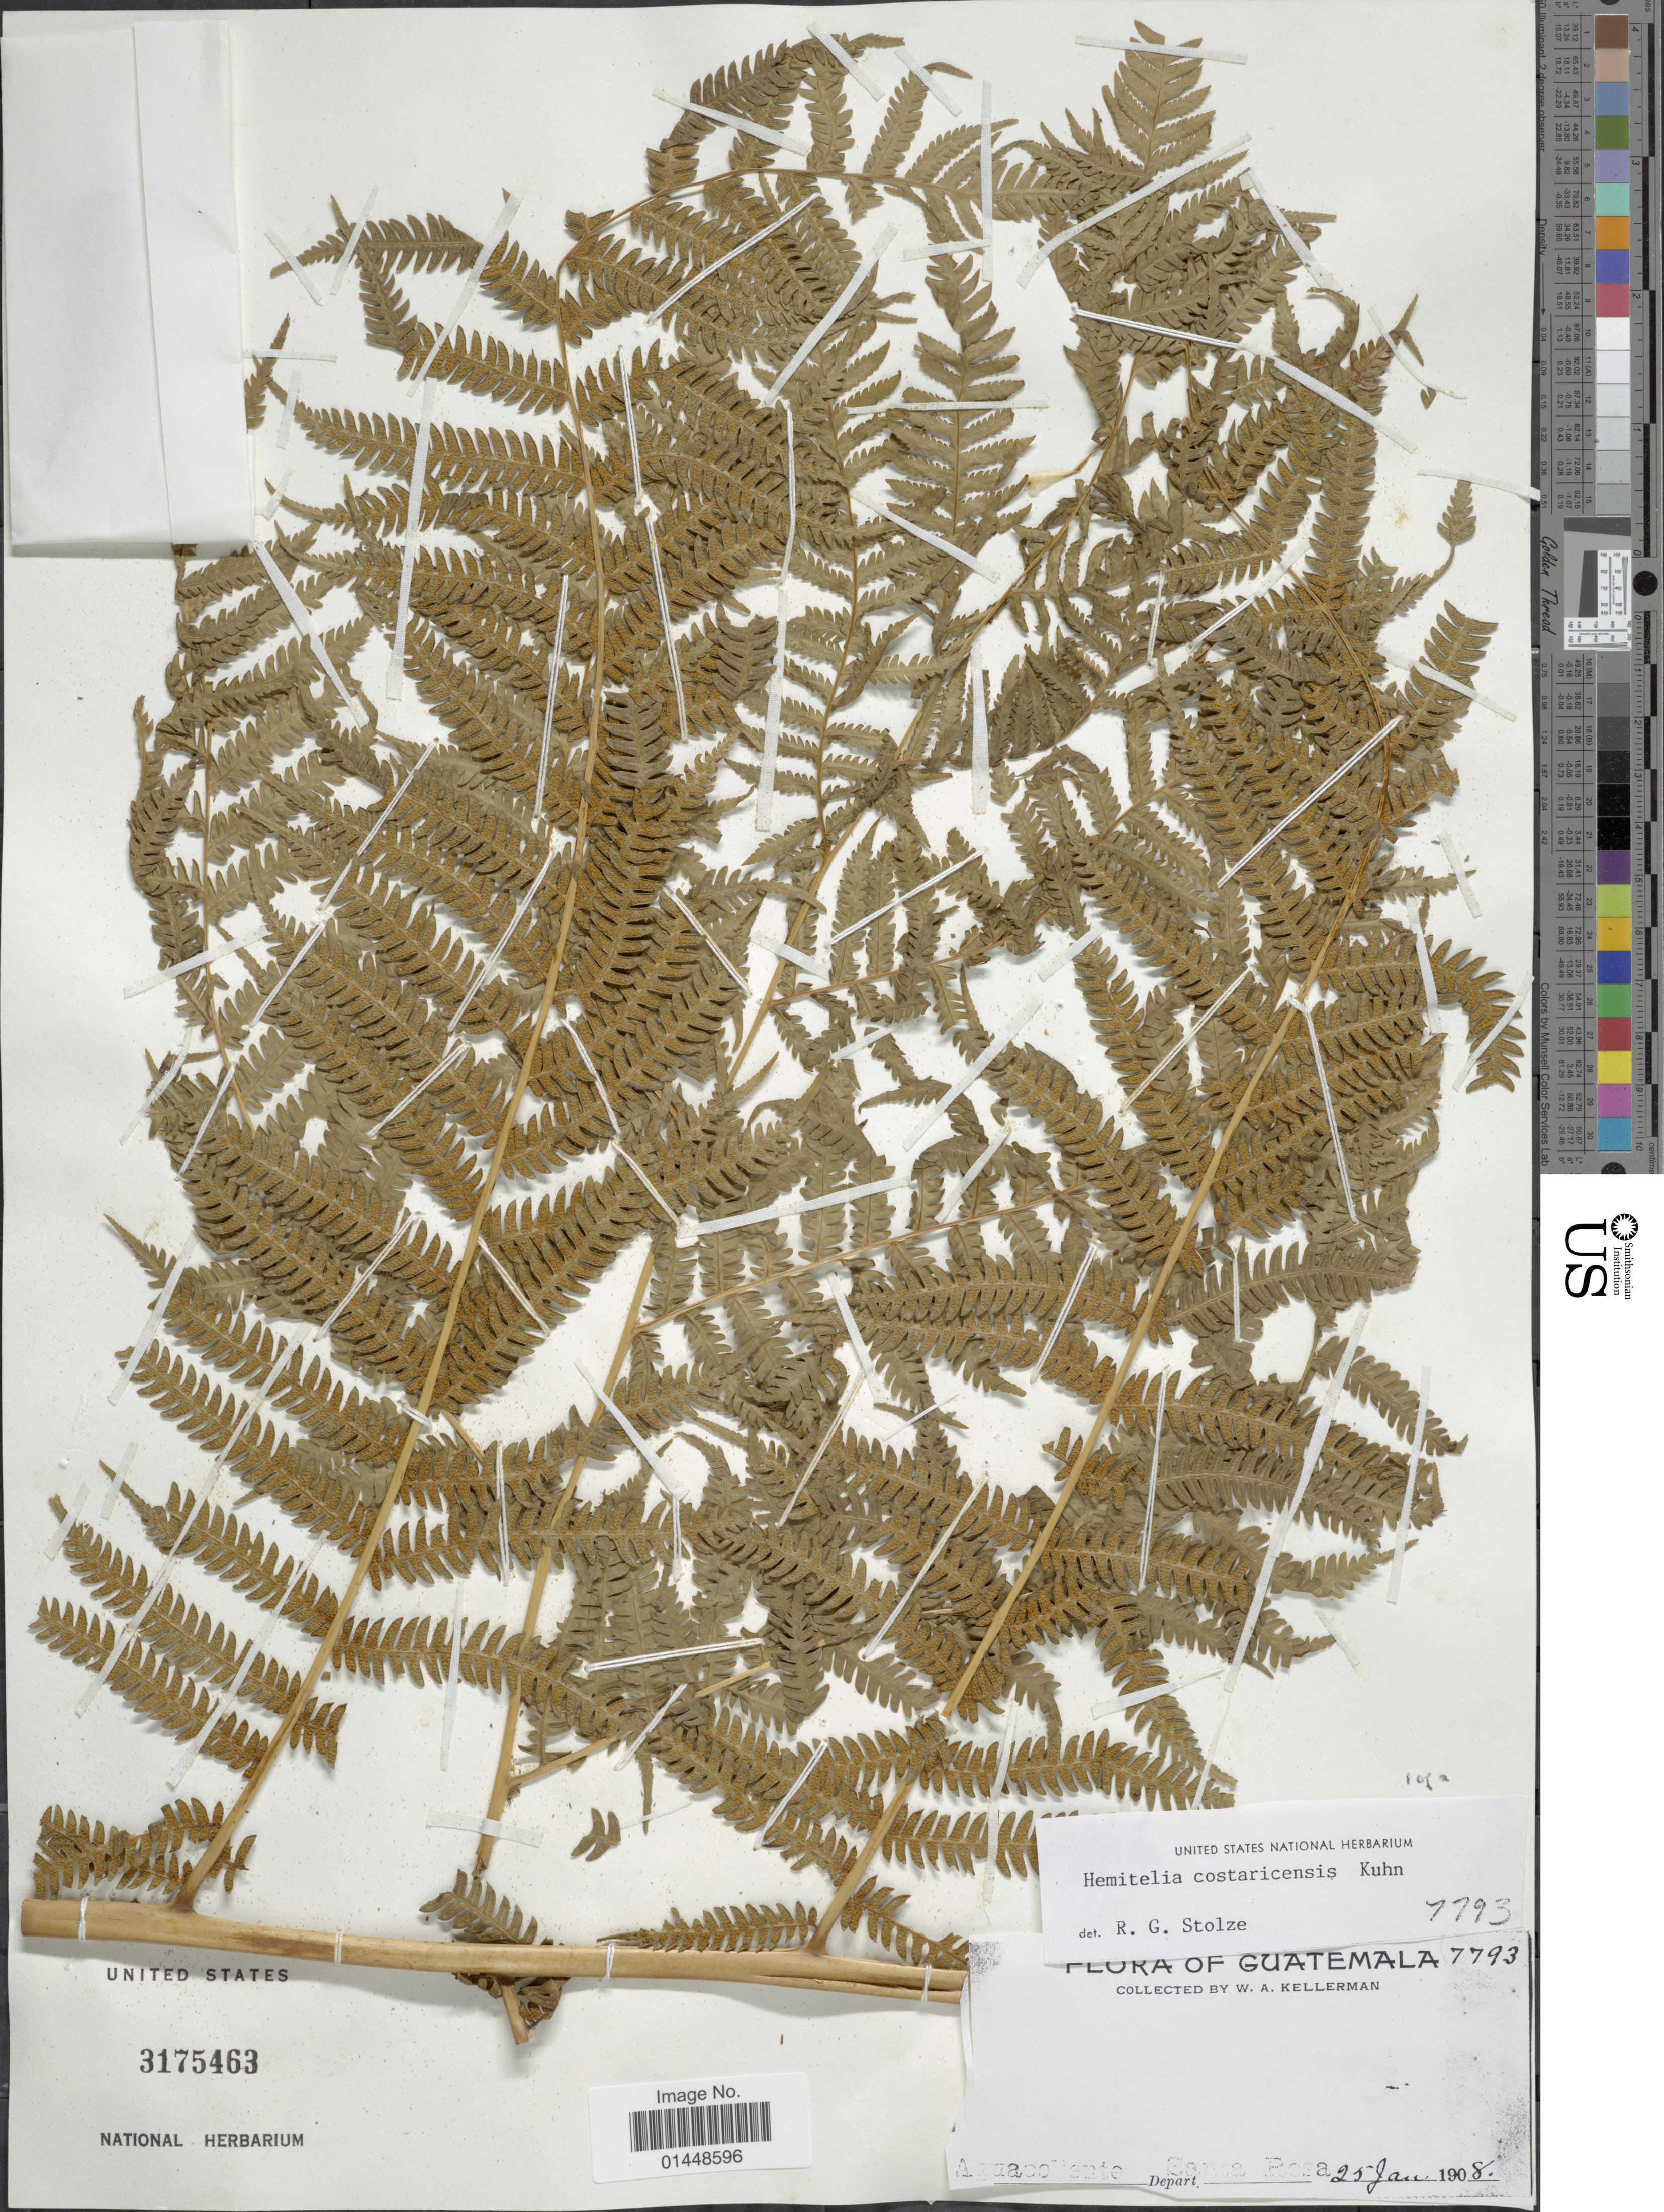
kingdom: Plantae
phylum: Tracheophyta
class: Polypodiopsida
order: Cyatheales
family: Cyatheaceae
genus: Cyathea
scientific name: Cyathea costaricensis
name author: (Kuhn) Domin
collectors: W. Kellerman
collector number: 7793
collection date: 1908-01-25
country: Guatemala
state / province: Santa Rosa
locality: Aguacoliente [Aguacaliente] Depart,. Santa Rosa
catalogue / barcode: US 3175463